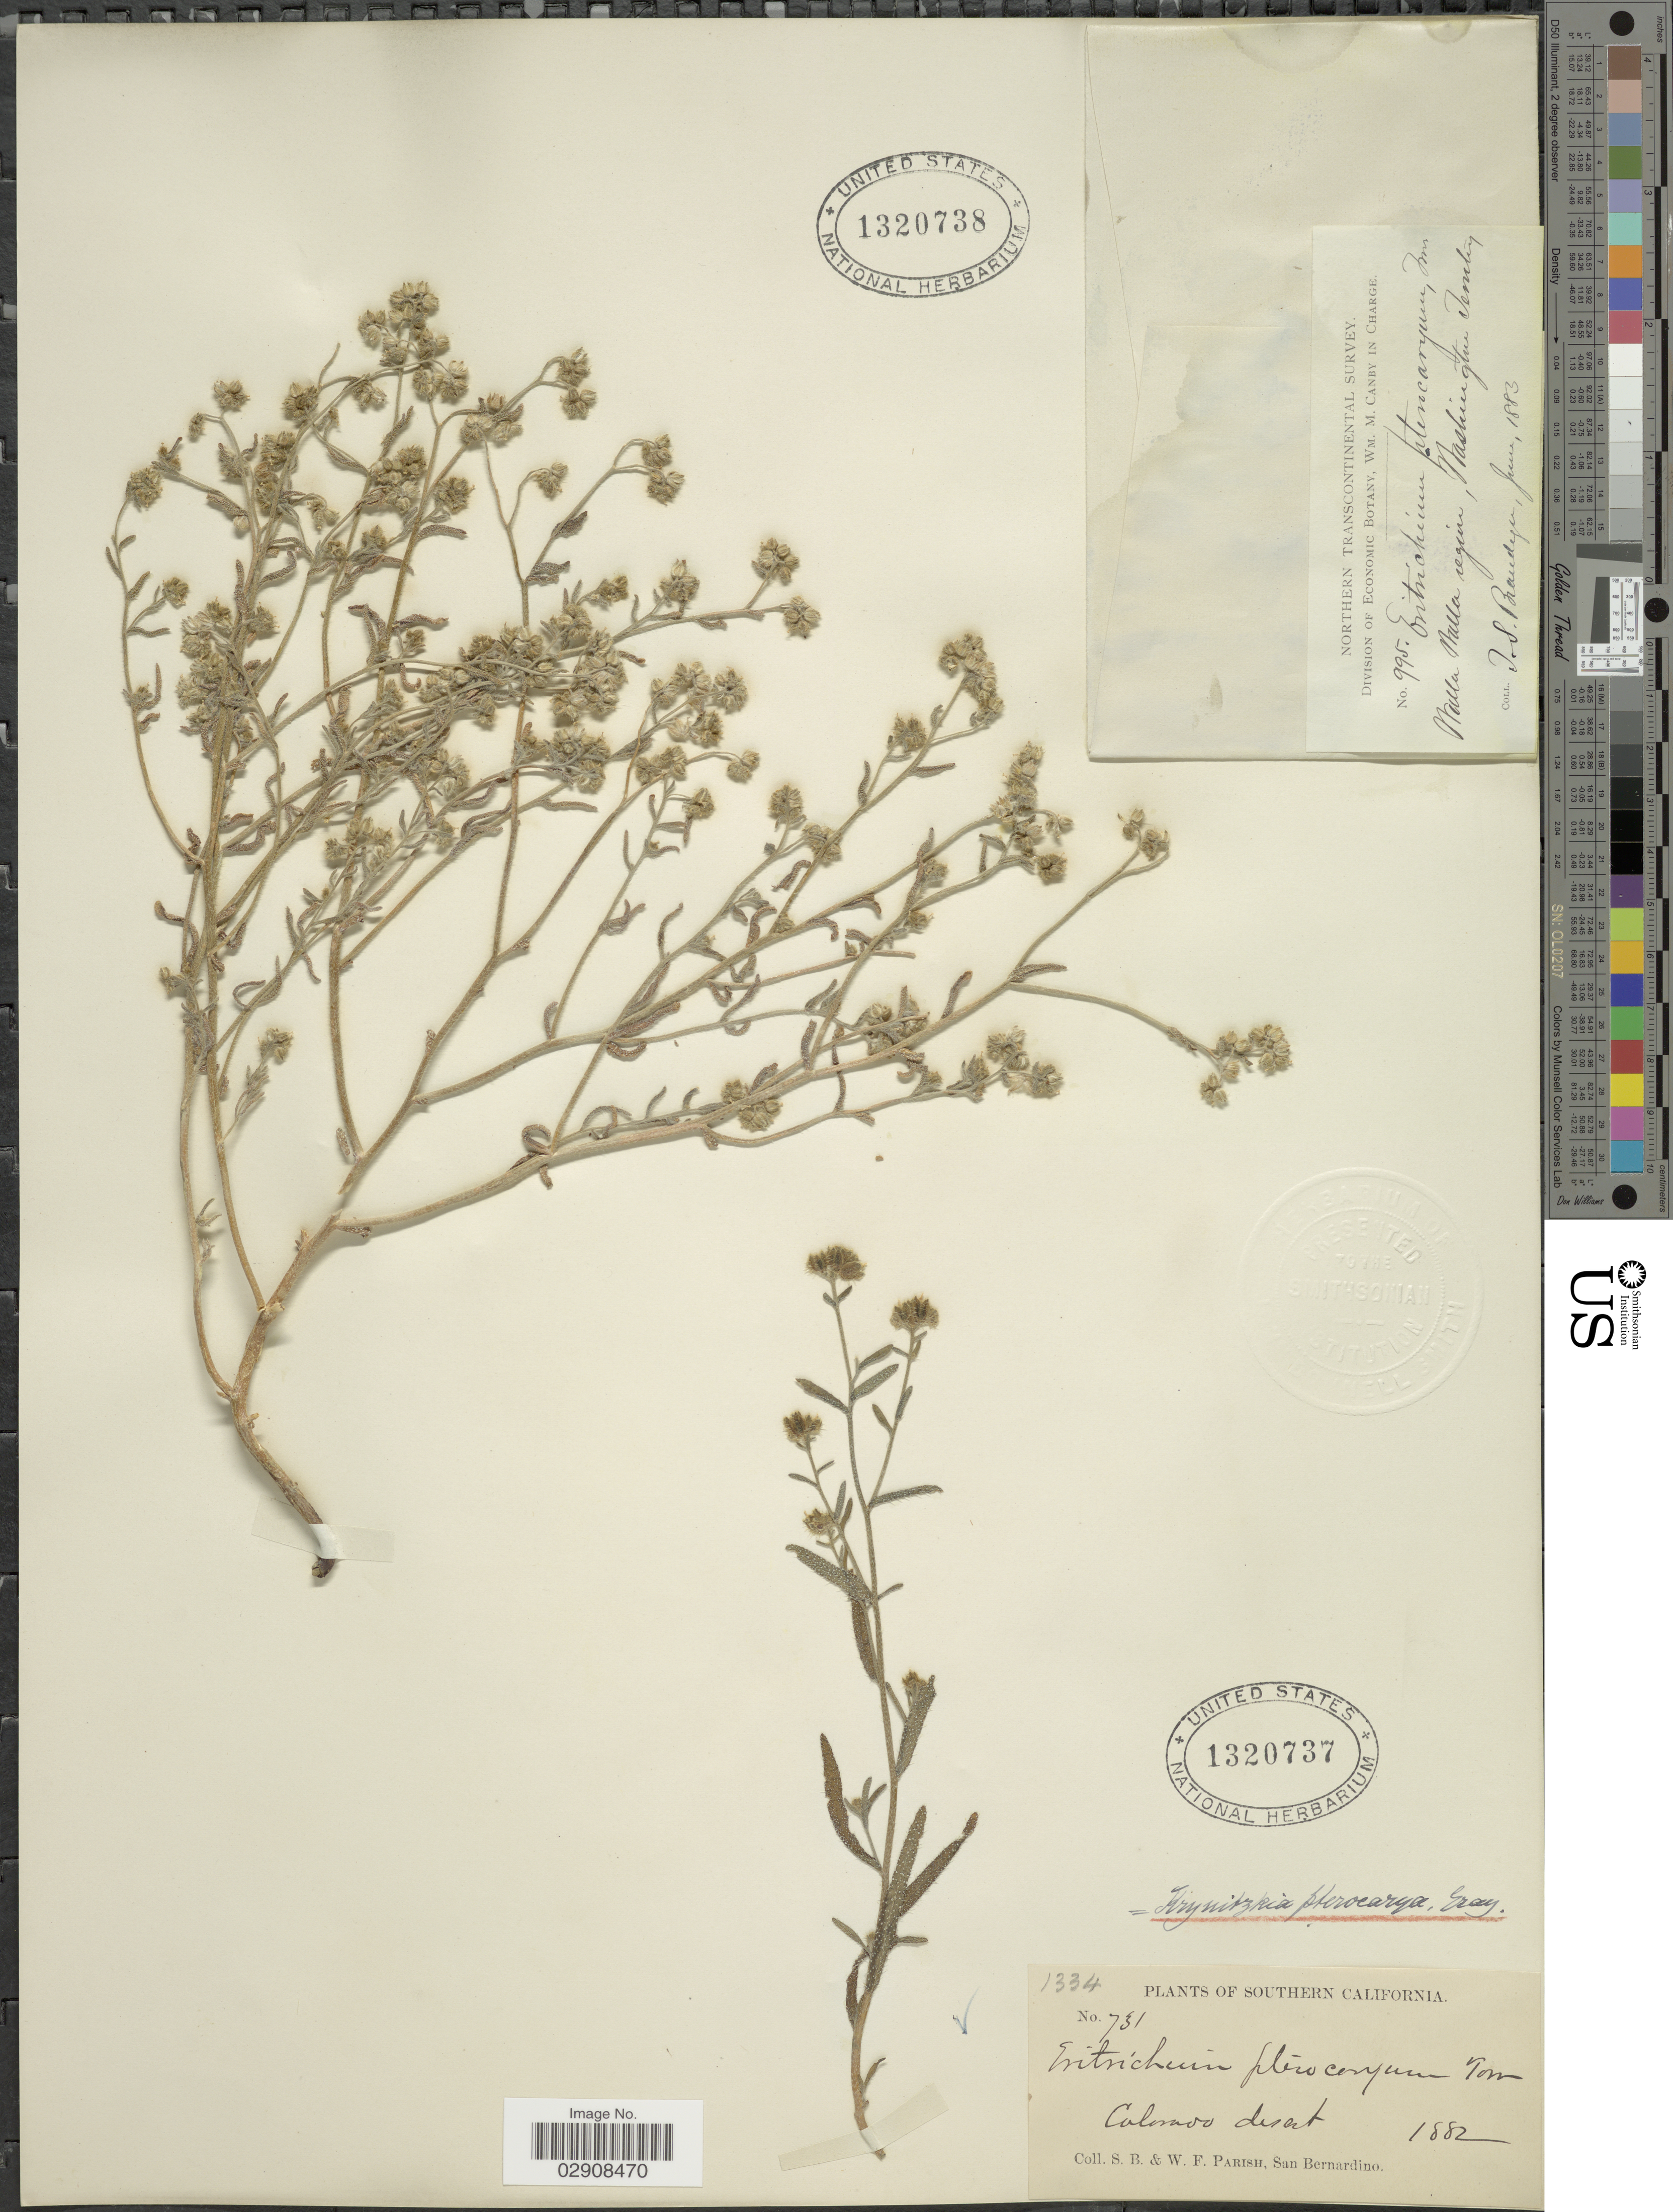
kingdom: Plantae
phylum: Tracheophyta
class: Magnoliopsida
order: Boraginales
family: Boraginaceae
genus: Cryptantha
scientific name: Cryptantha pterocarya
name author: (Torr.) Greene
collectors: S. B. Parish & W. F. Parish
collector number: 731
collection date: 1882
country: United States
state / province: California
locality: Southern California. Colorado desert.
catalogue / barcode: US 1320737